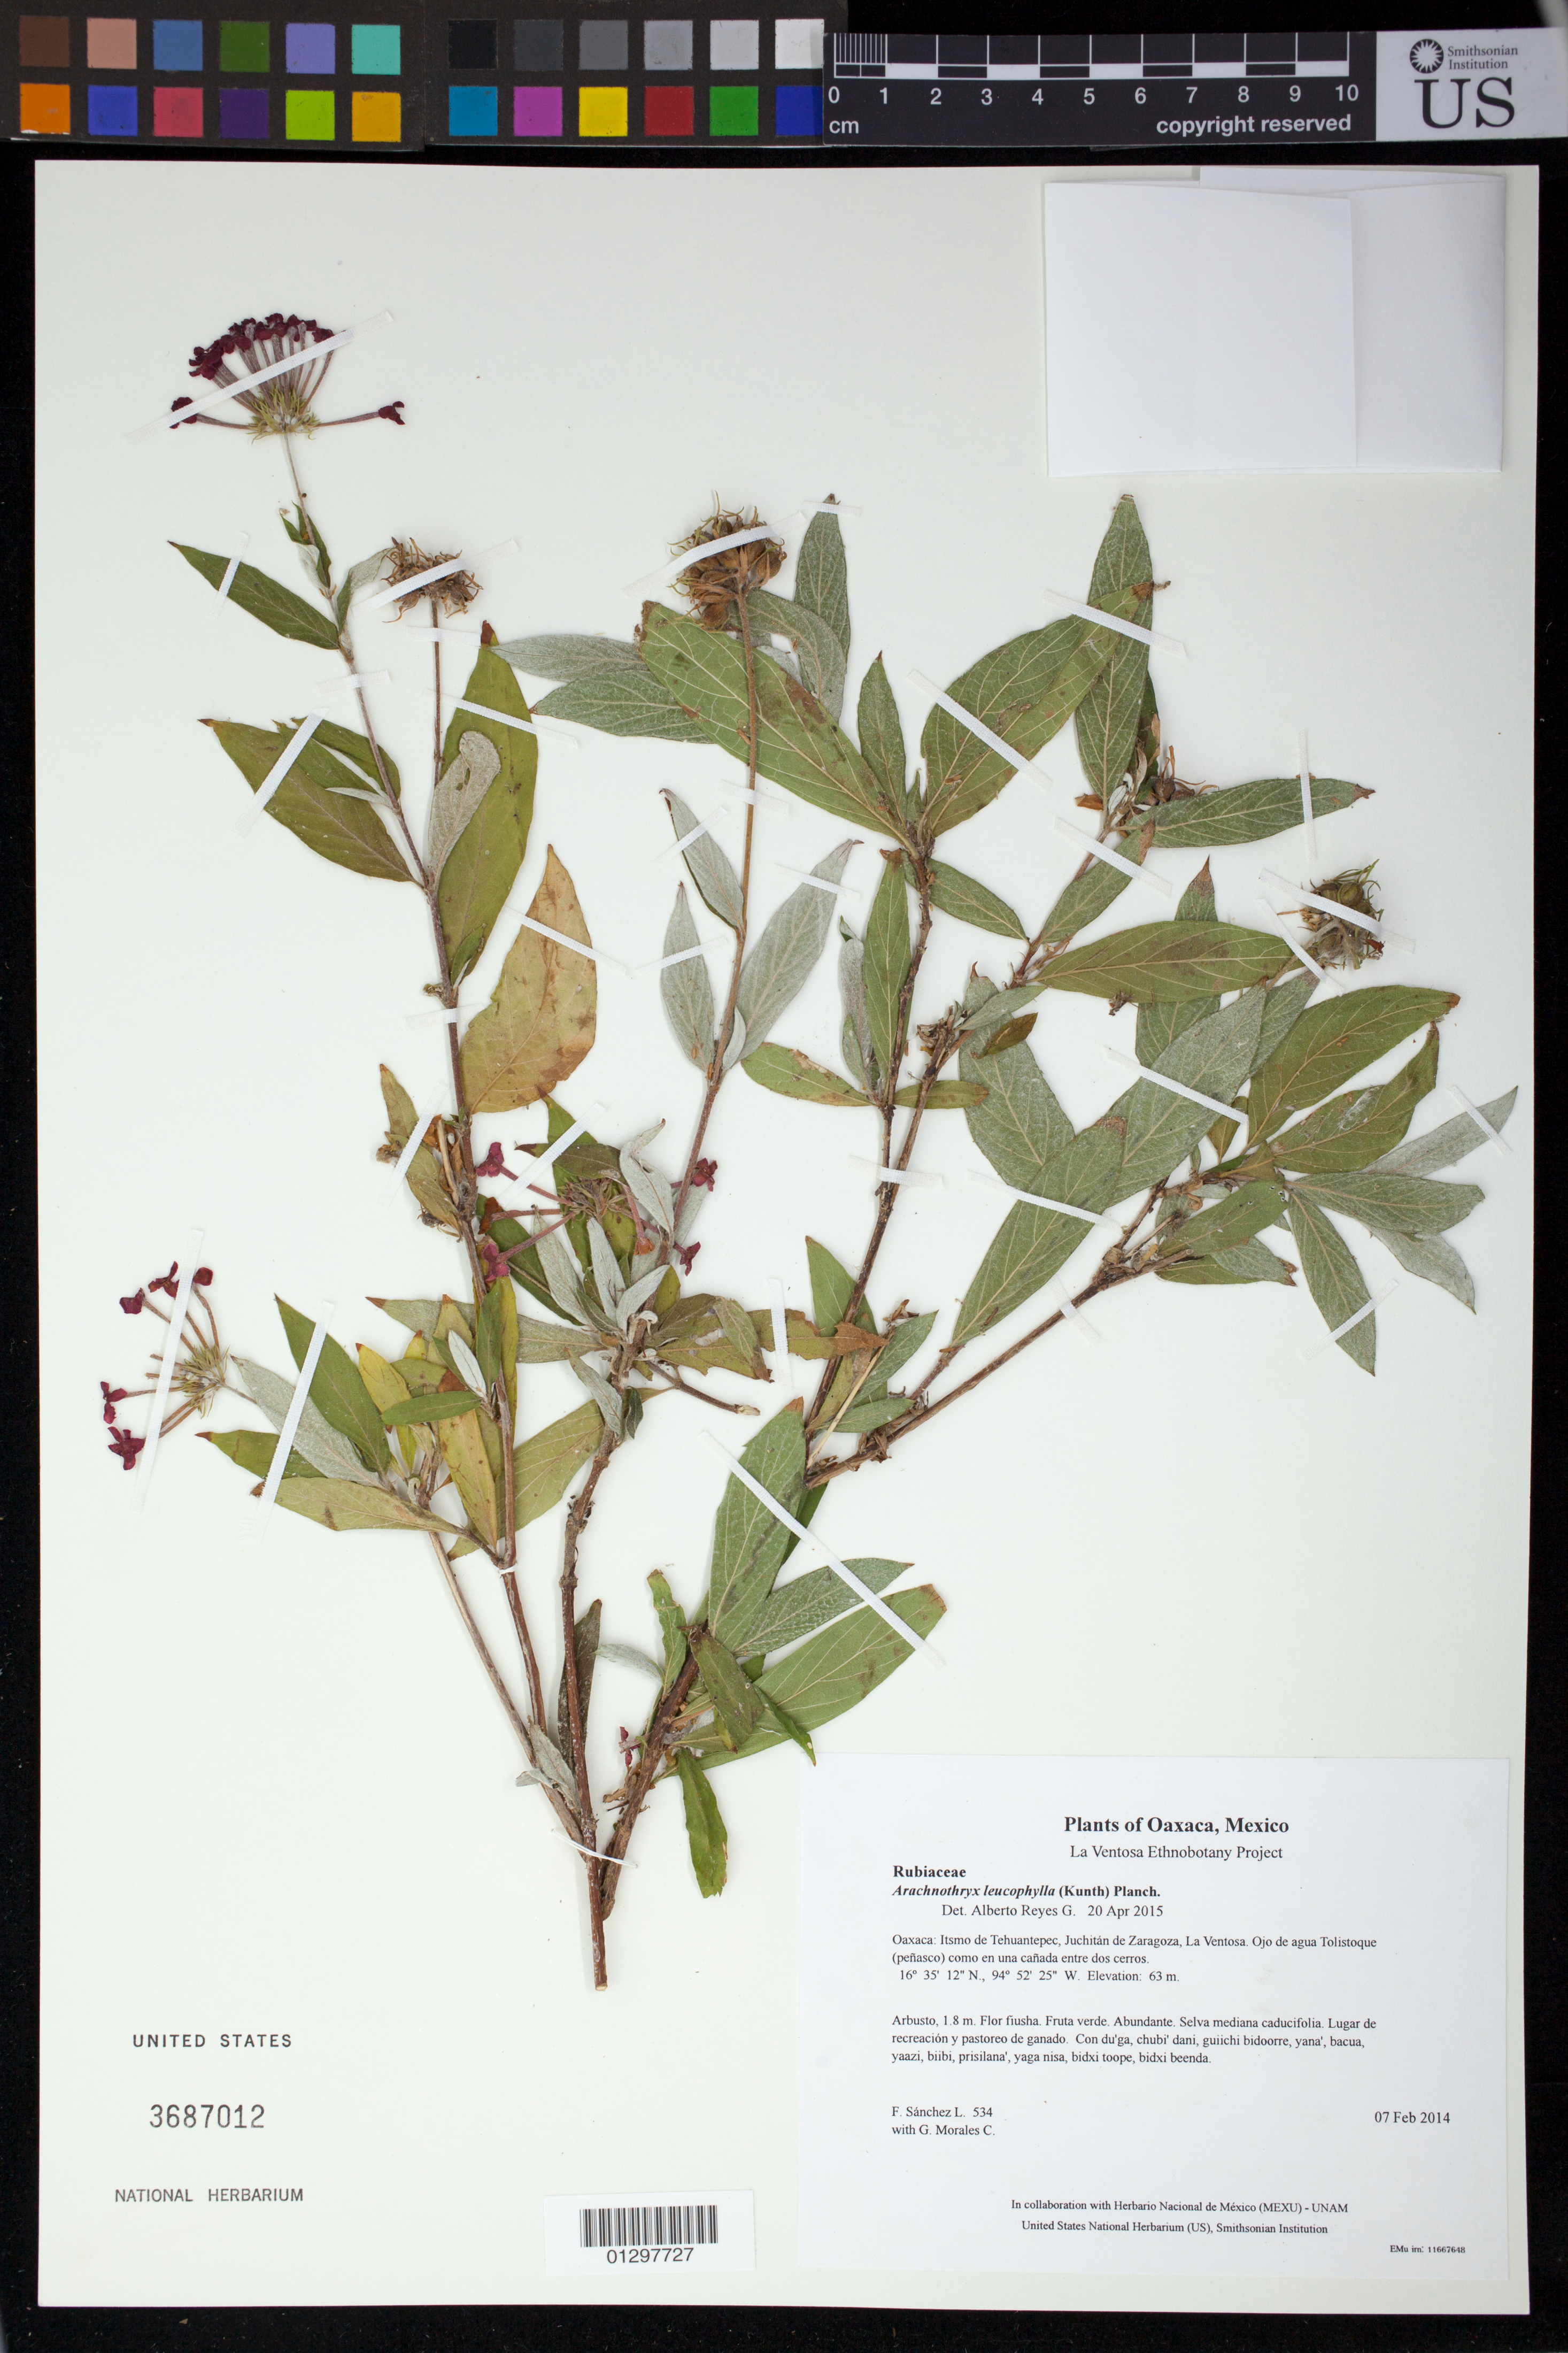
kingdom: Plantae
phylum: Tracheophyta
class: Magnoliopsida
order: Gentianales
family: Rubiaceae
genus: Arachnothryx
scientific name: Arachnothryx leucophylla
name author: (Kunth) Planch.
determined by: Reyes García, A.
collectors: F. Sánchez L. & G. Morales C.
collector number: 534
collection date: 2014-02-07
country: Mexico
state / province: Oaxaca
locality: Itsmo de Tehuantepec, Juchitán de Zaragoza, La Ventosa. Ojo de agua Tolistoque (peñasco) como en una cañada entre dos cerros.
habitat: Selva mediana caducifolia. Lugar de recreación y pastoreo de ganado.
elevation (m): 63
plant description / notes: JEBOT, MEXU, SERO, US; Yaga bandaga. 1.8 m. Guie' fiusha. Cuaananaxhi naga'. Stale.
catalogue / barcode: US 3687012